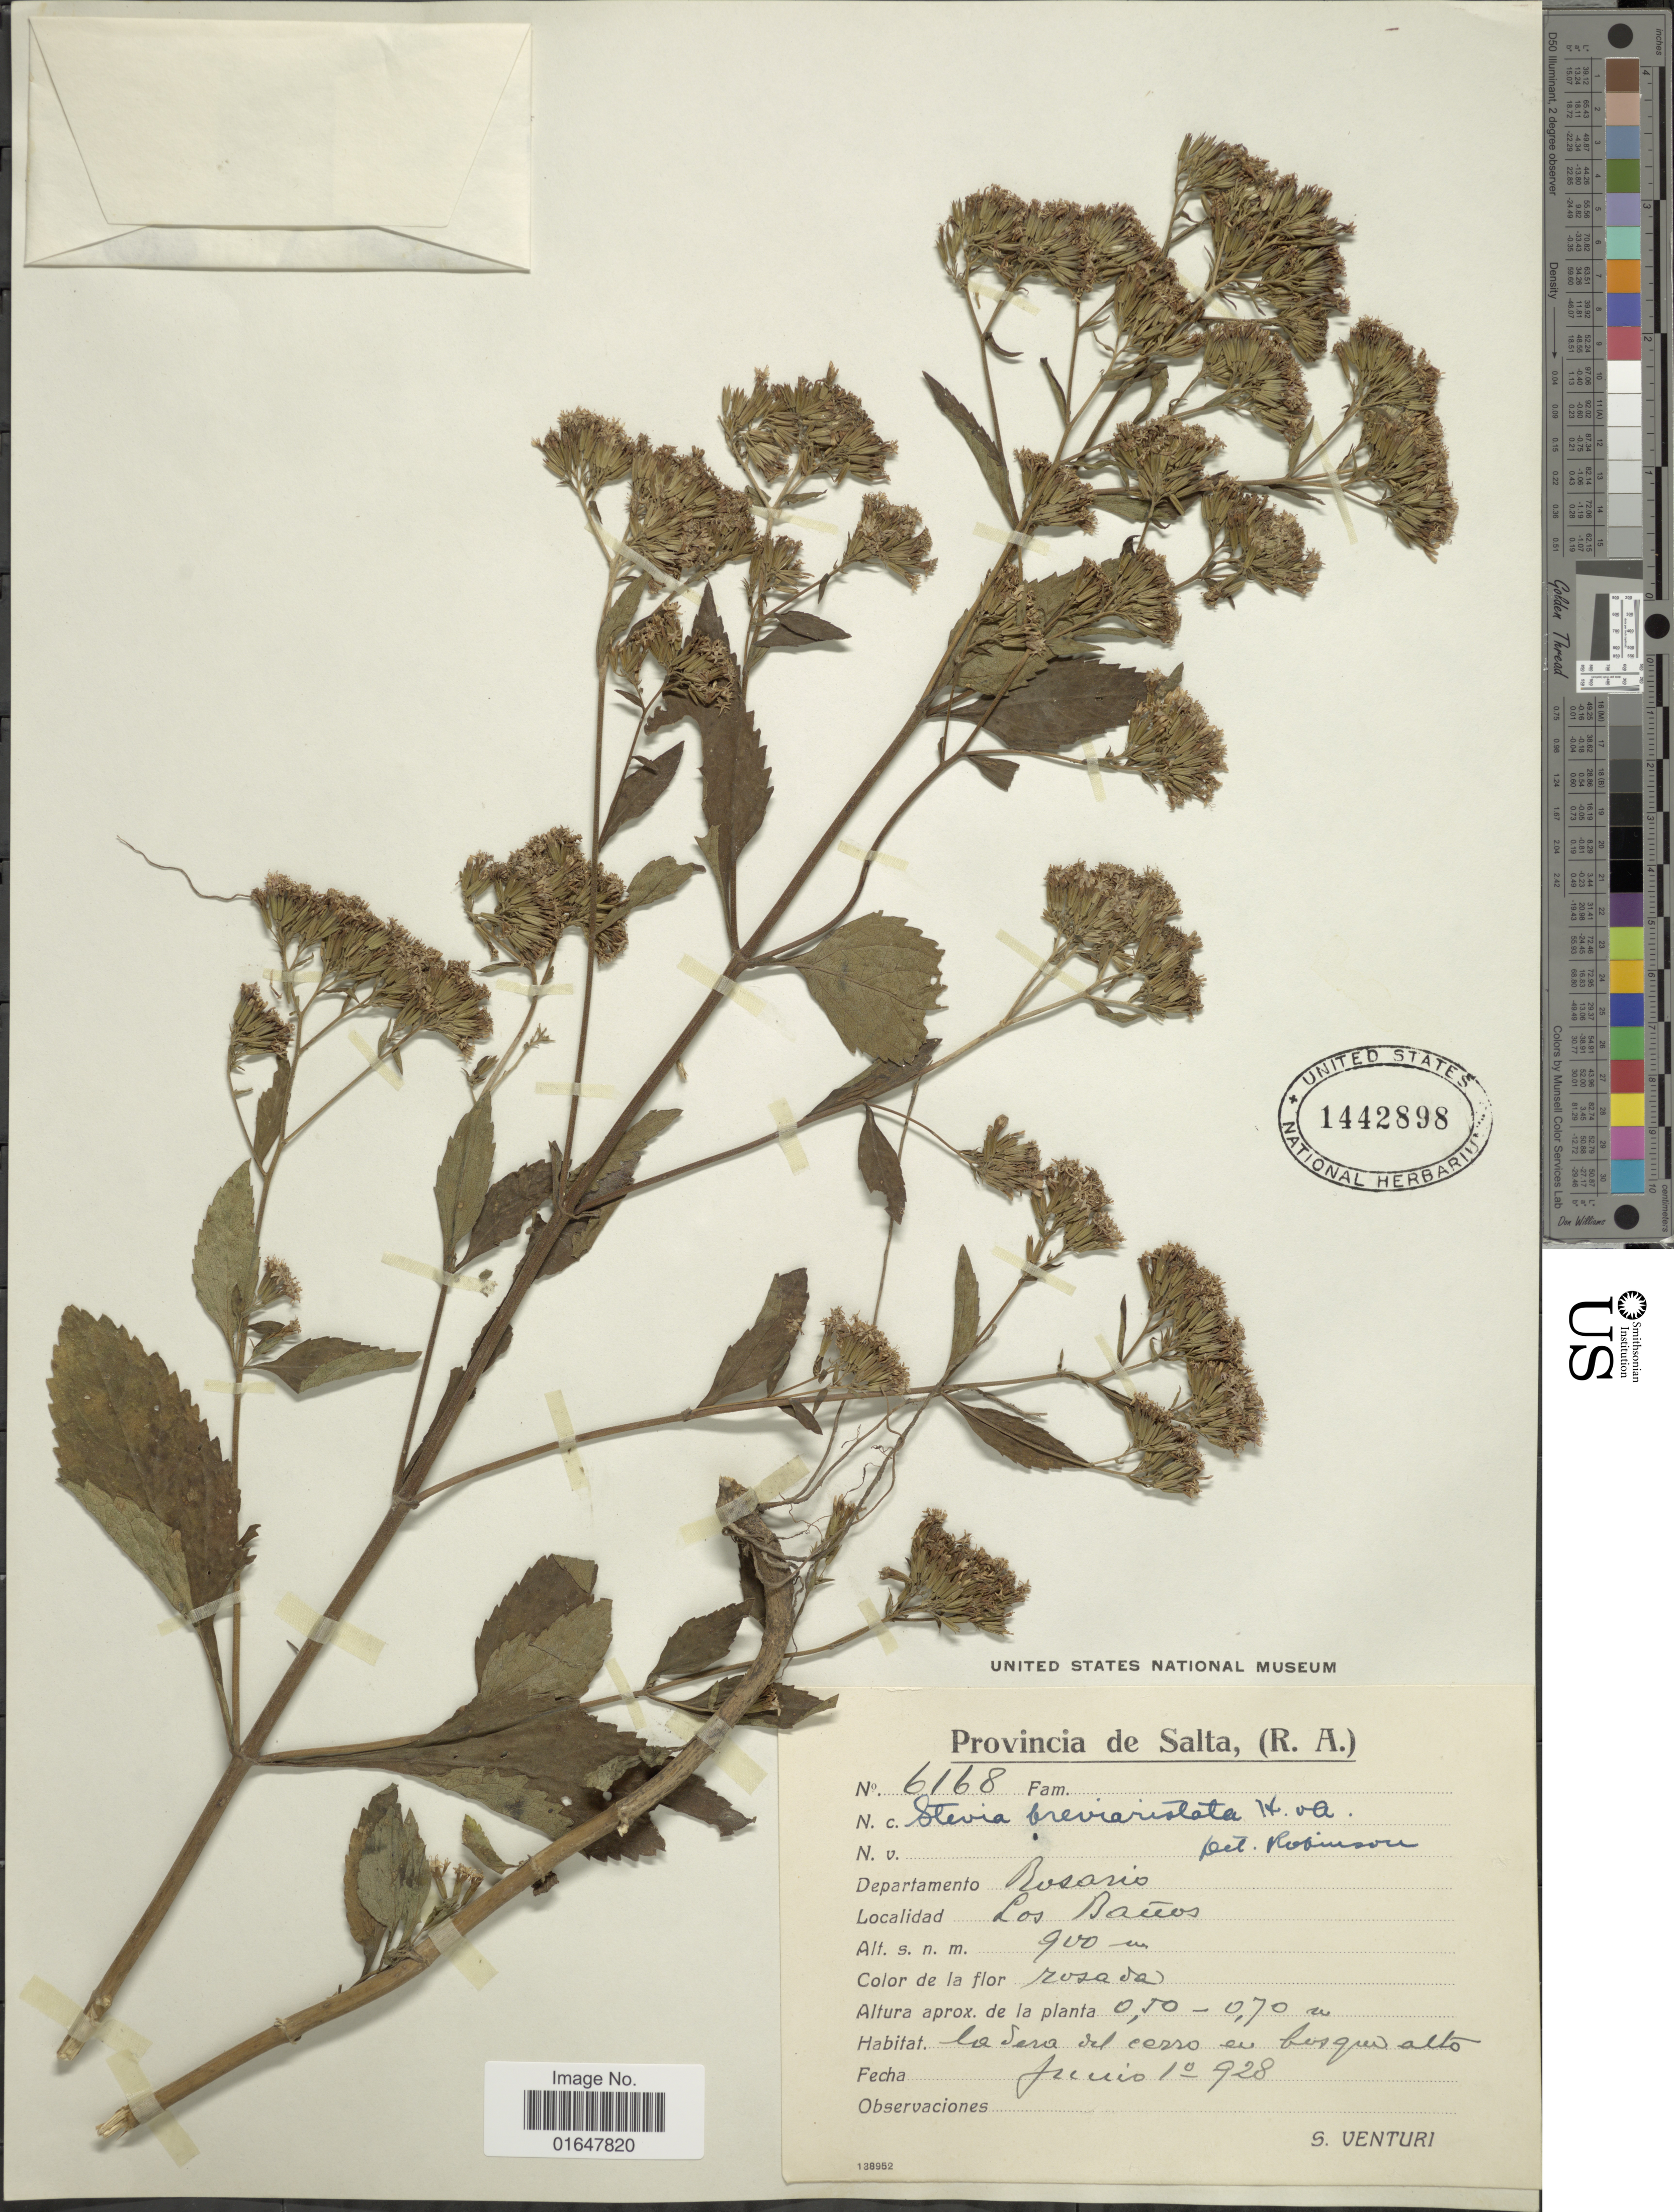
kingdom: Plantae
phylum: Tracheophyta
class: Magnoliopsida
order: Asterales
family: Asteraceae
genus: Stevia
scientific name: Stevia breviaristata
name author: Hook. & Arn.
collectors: S. Venturi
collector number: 6168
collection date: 1928-06-10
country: Argentina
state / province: Salta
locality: Departamento Rosario, Los Banos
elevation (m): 900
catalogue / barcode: US 1442898